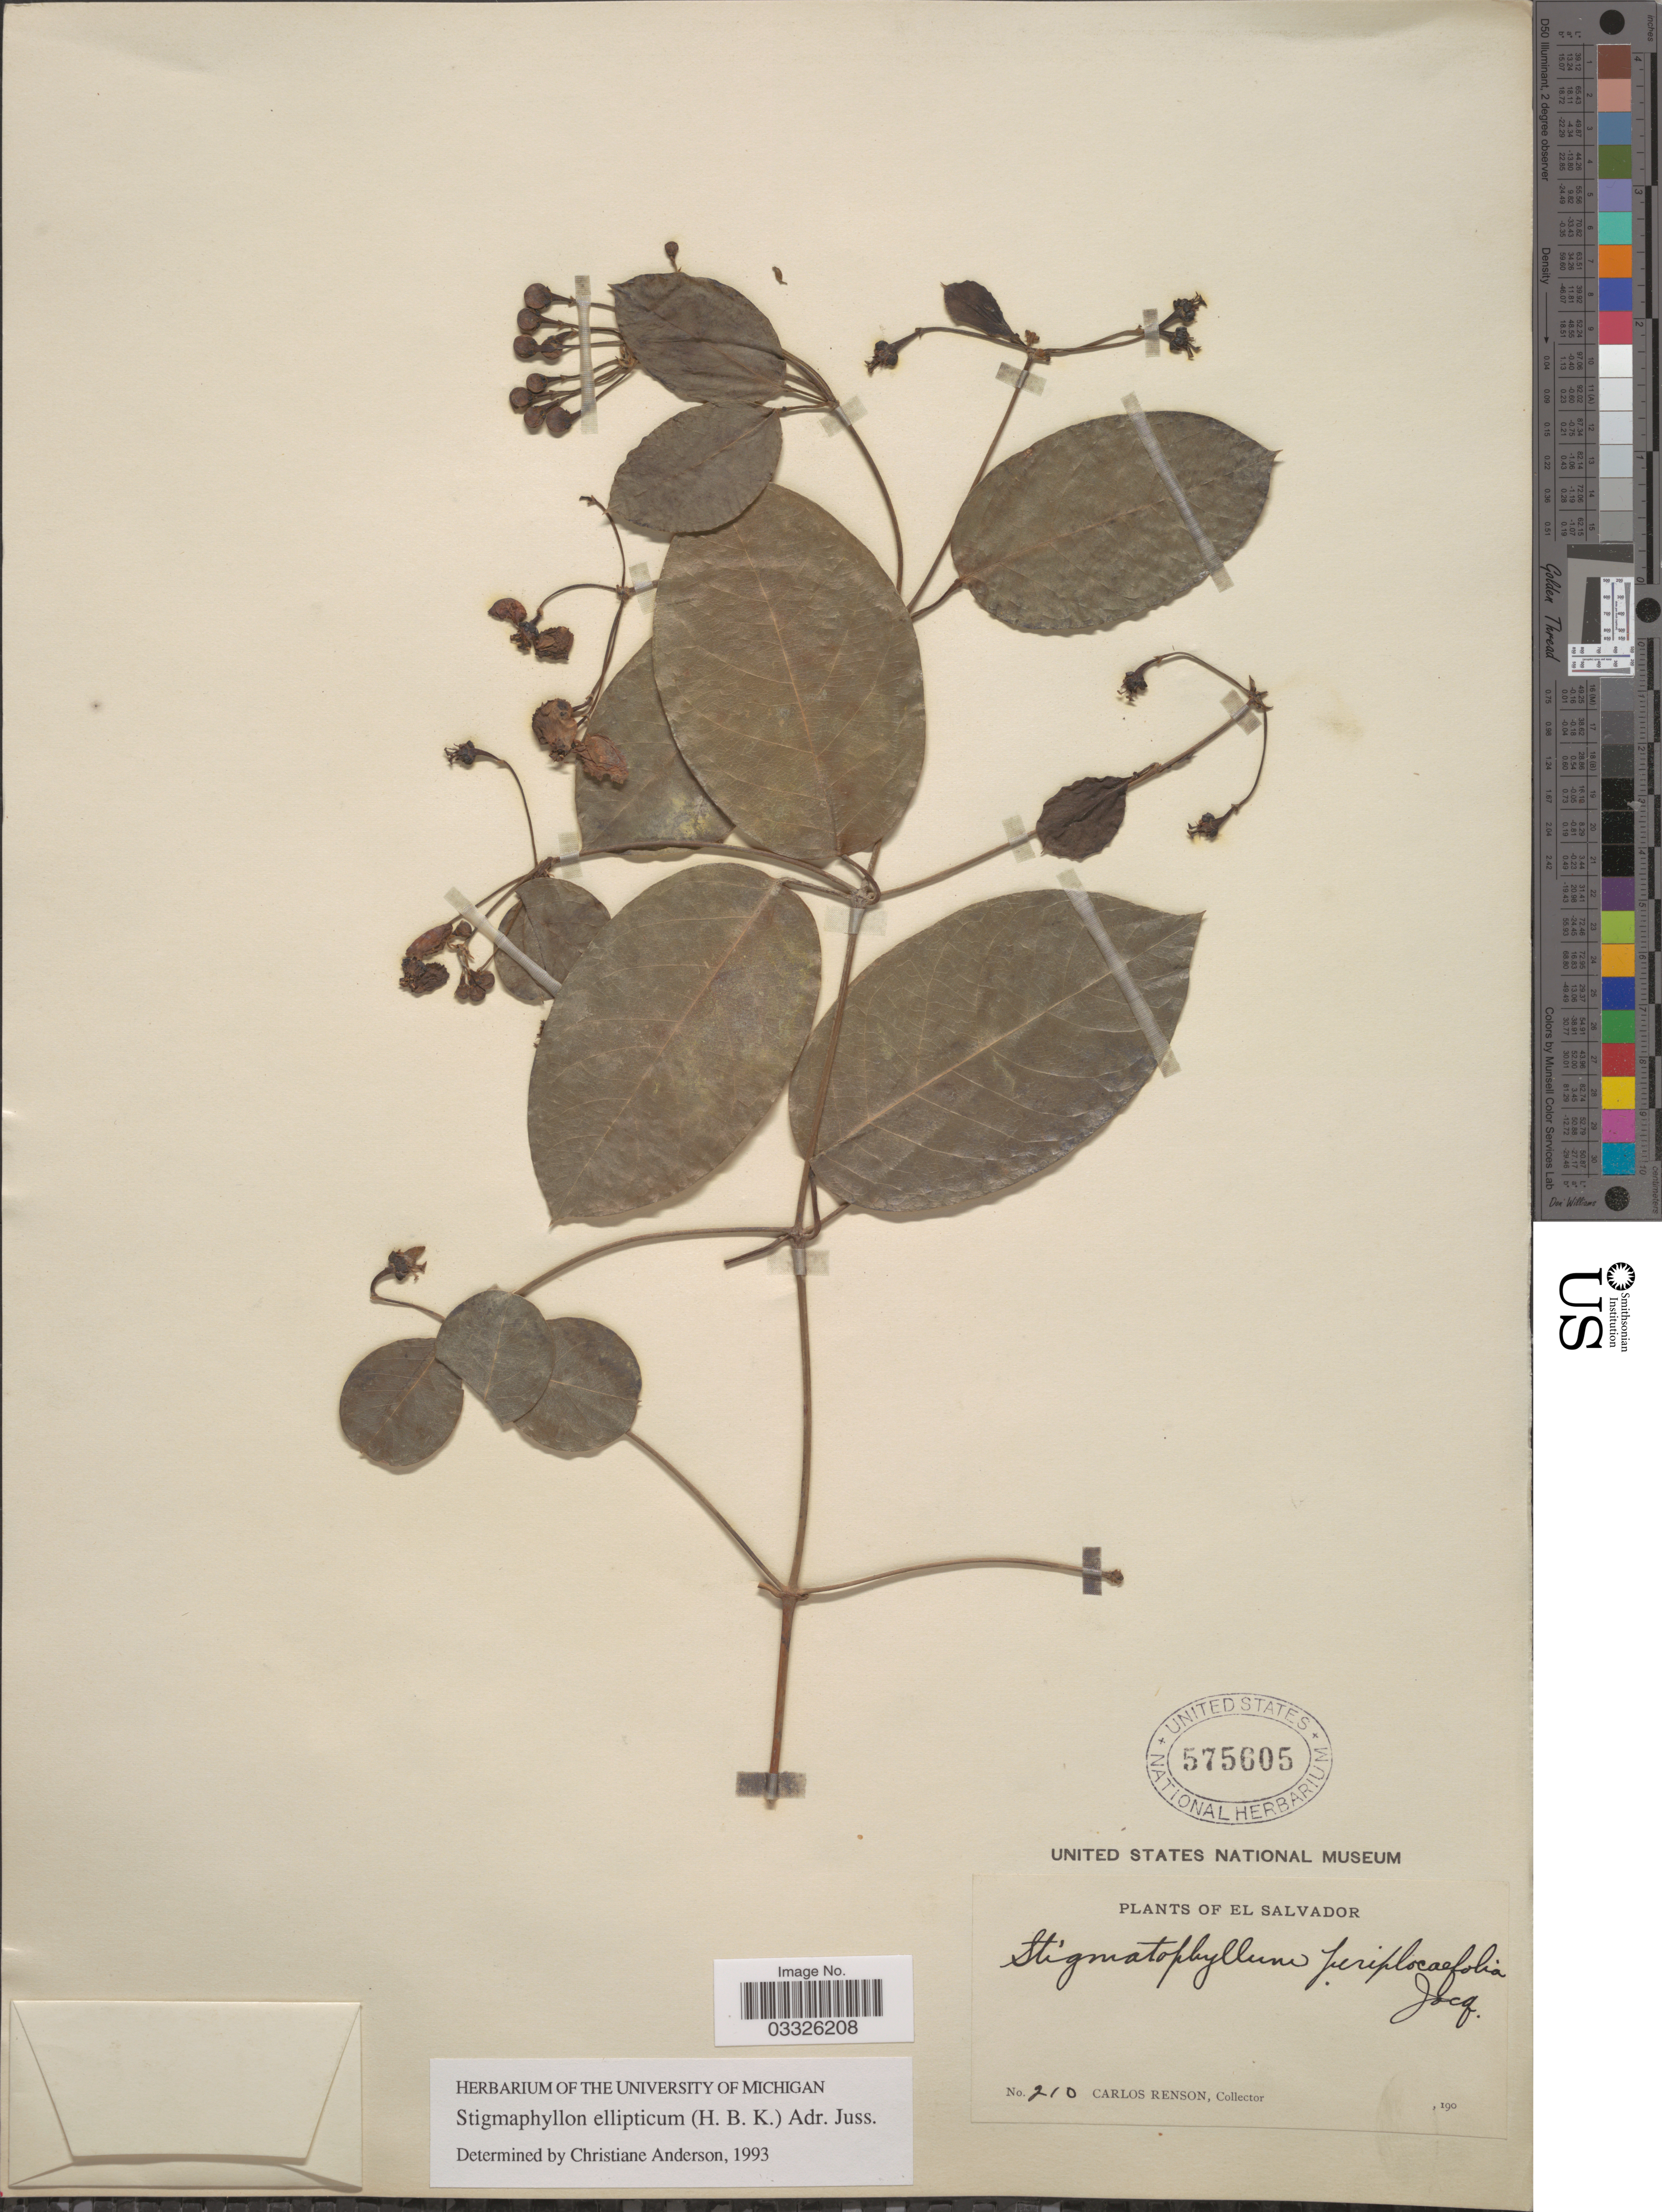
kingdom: Plantae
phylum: Tracheophyta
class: Magnoliopsida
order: Malpighiales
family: Malpighiaceae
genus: Stigmaphyllon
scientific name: Stigmaphyllon ellipticum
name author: (Kunth) A. Juss.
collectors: C. Renson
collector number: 210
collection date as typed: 190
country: El Salvador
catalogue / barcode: US 575605